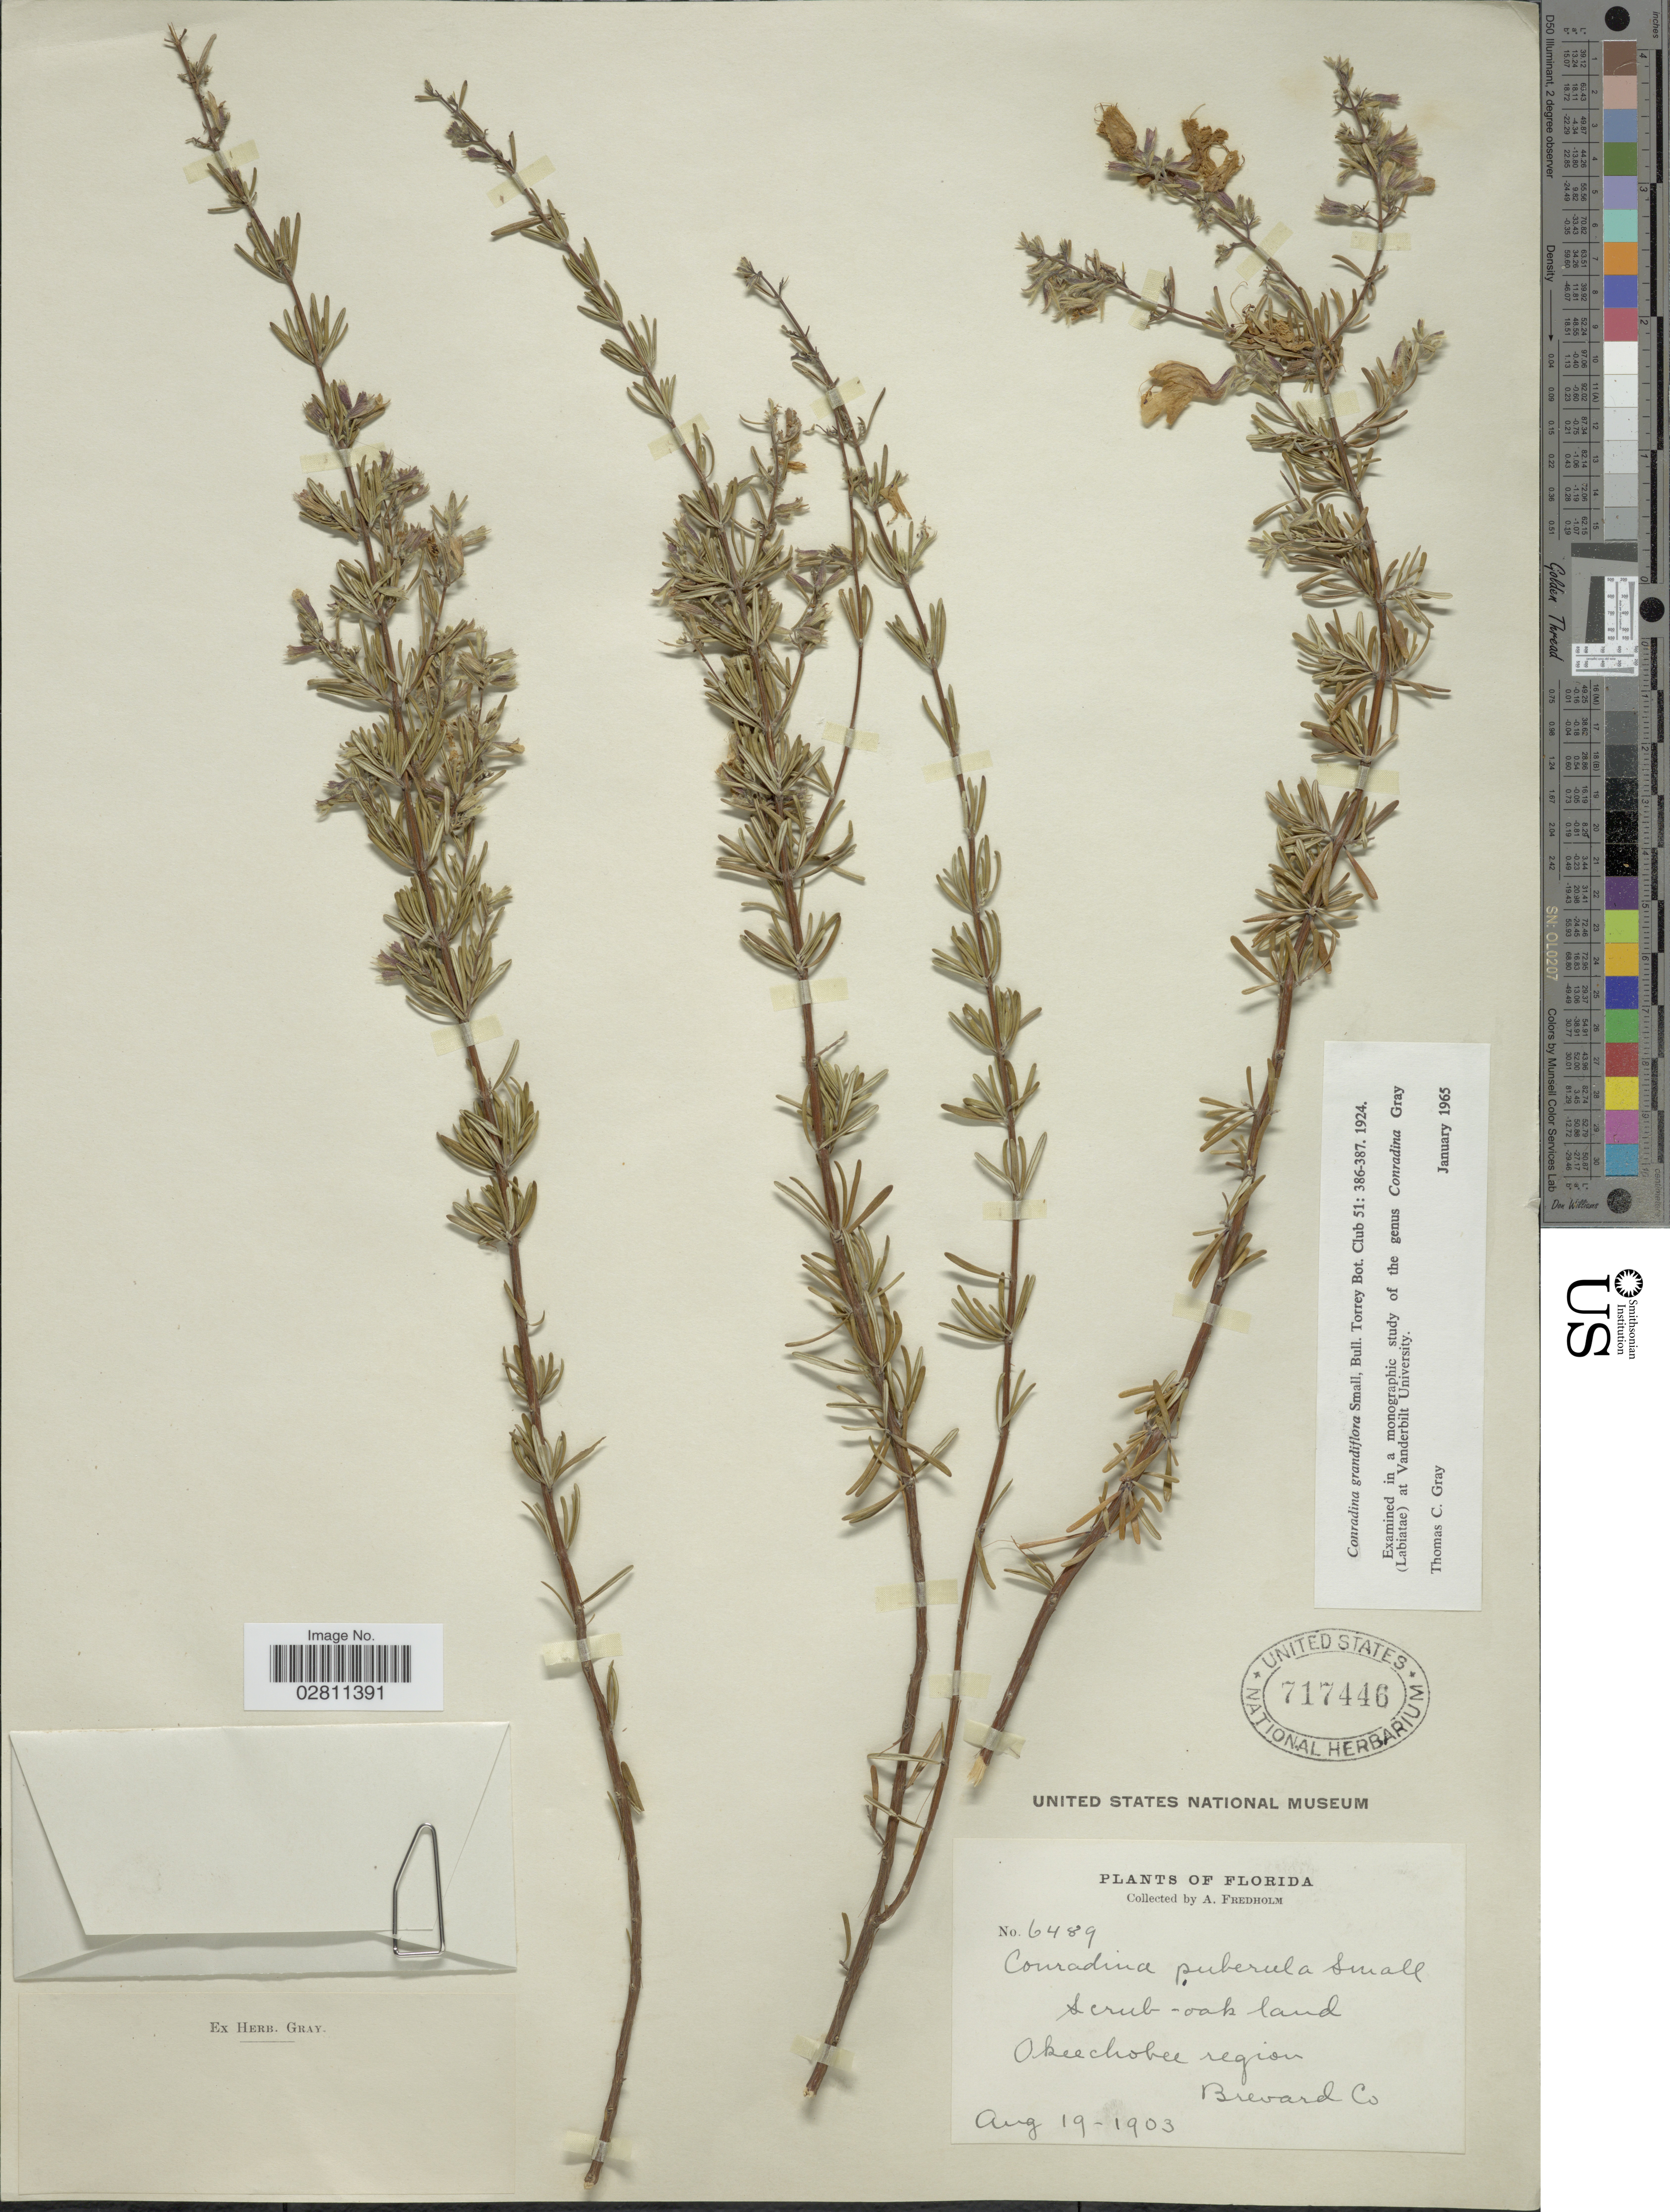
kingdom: Plantae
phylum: Tracheophyta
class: Magnoliopsida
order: Lamiales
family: Lamiaceae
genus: Conradina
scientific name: Conradina grandiflora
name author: Small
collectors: A. Fredholm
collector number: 6489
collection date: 1903-08-19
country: United States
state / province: Florida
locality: Scrub-oak land. Okeechobee region, Brevard Co.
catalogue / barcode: US 717446